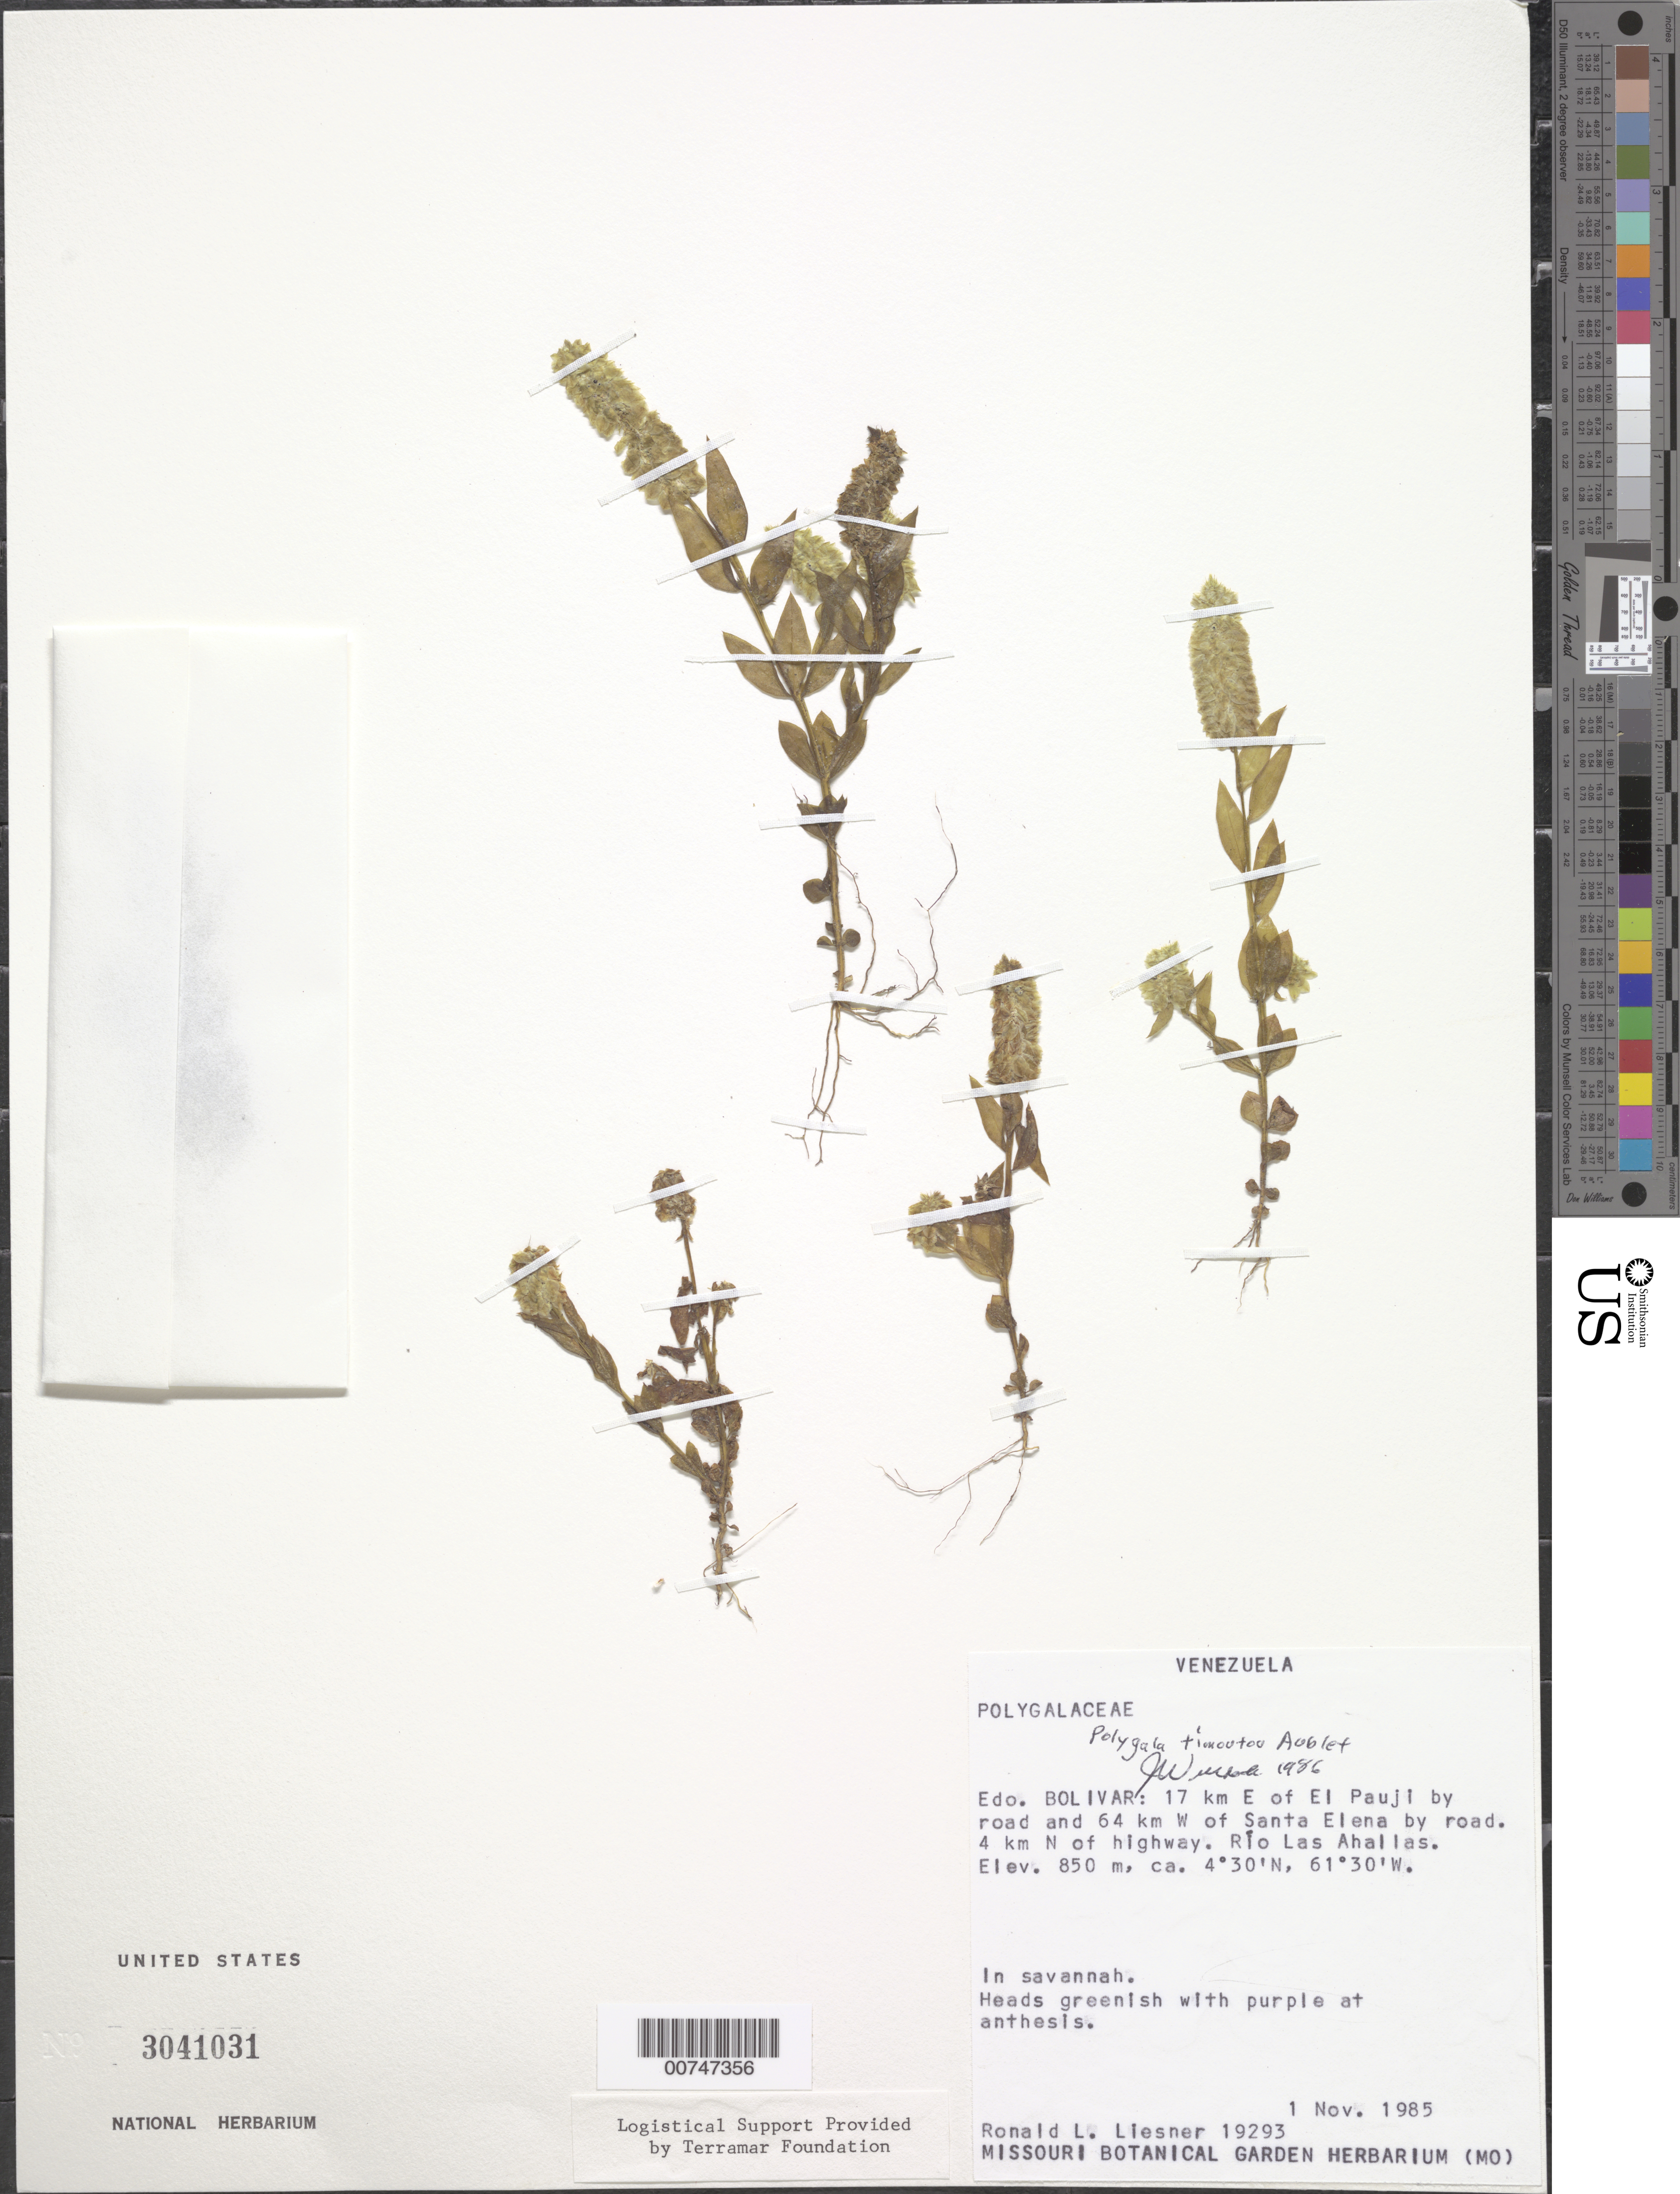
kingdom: Plantae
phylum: Tracheophyta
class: Magnoliopsida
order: Fabales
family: Polygalaceae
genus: Polygala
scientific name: Polygala timoutou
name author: Aubl.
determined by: Wurdack, John J., (US), US (UNITED STATES)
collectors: R. L. Liesner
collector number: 19293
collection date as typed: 1-Nov-85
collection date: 1985-11-01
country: Venezuela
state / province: Bolívar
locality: El Pauji, 17 km E of and 64 km W of Santa Elena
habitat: Savanna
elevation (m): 850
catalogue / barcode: US 3041031